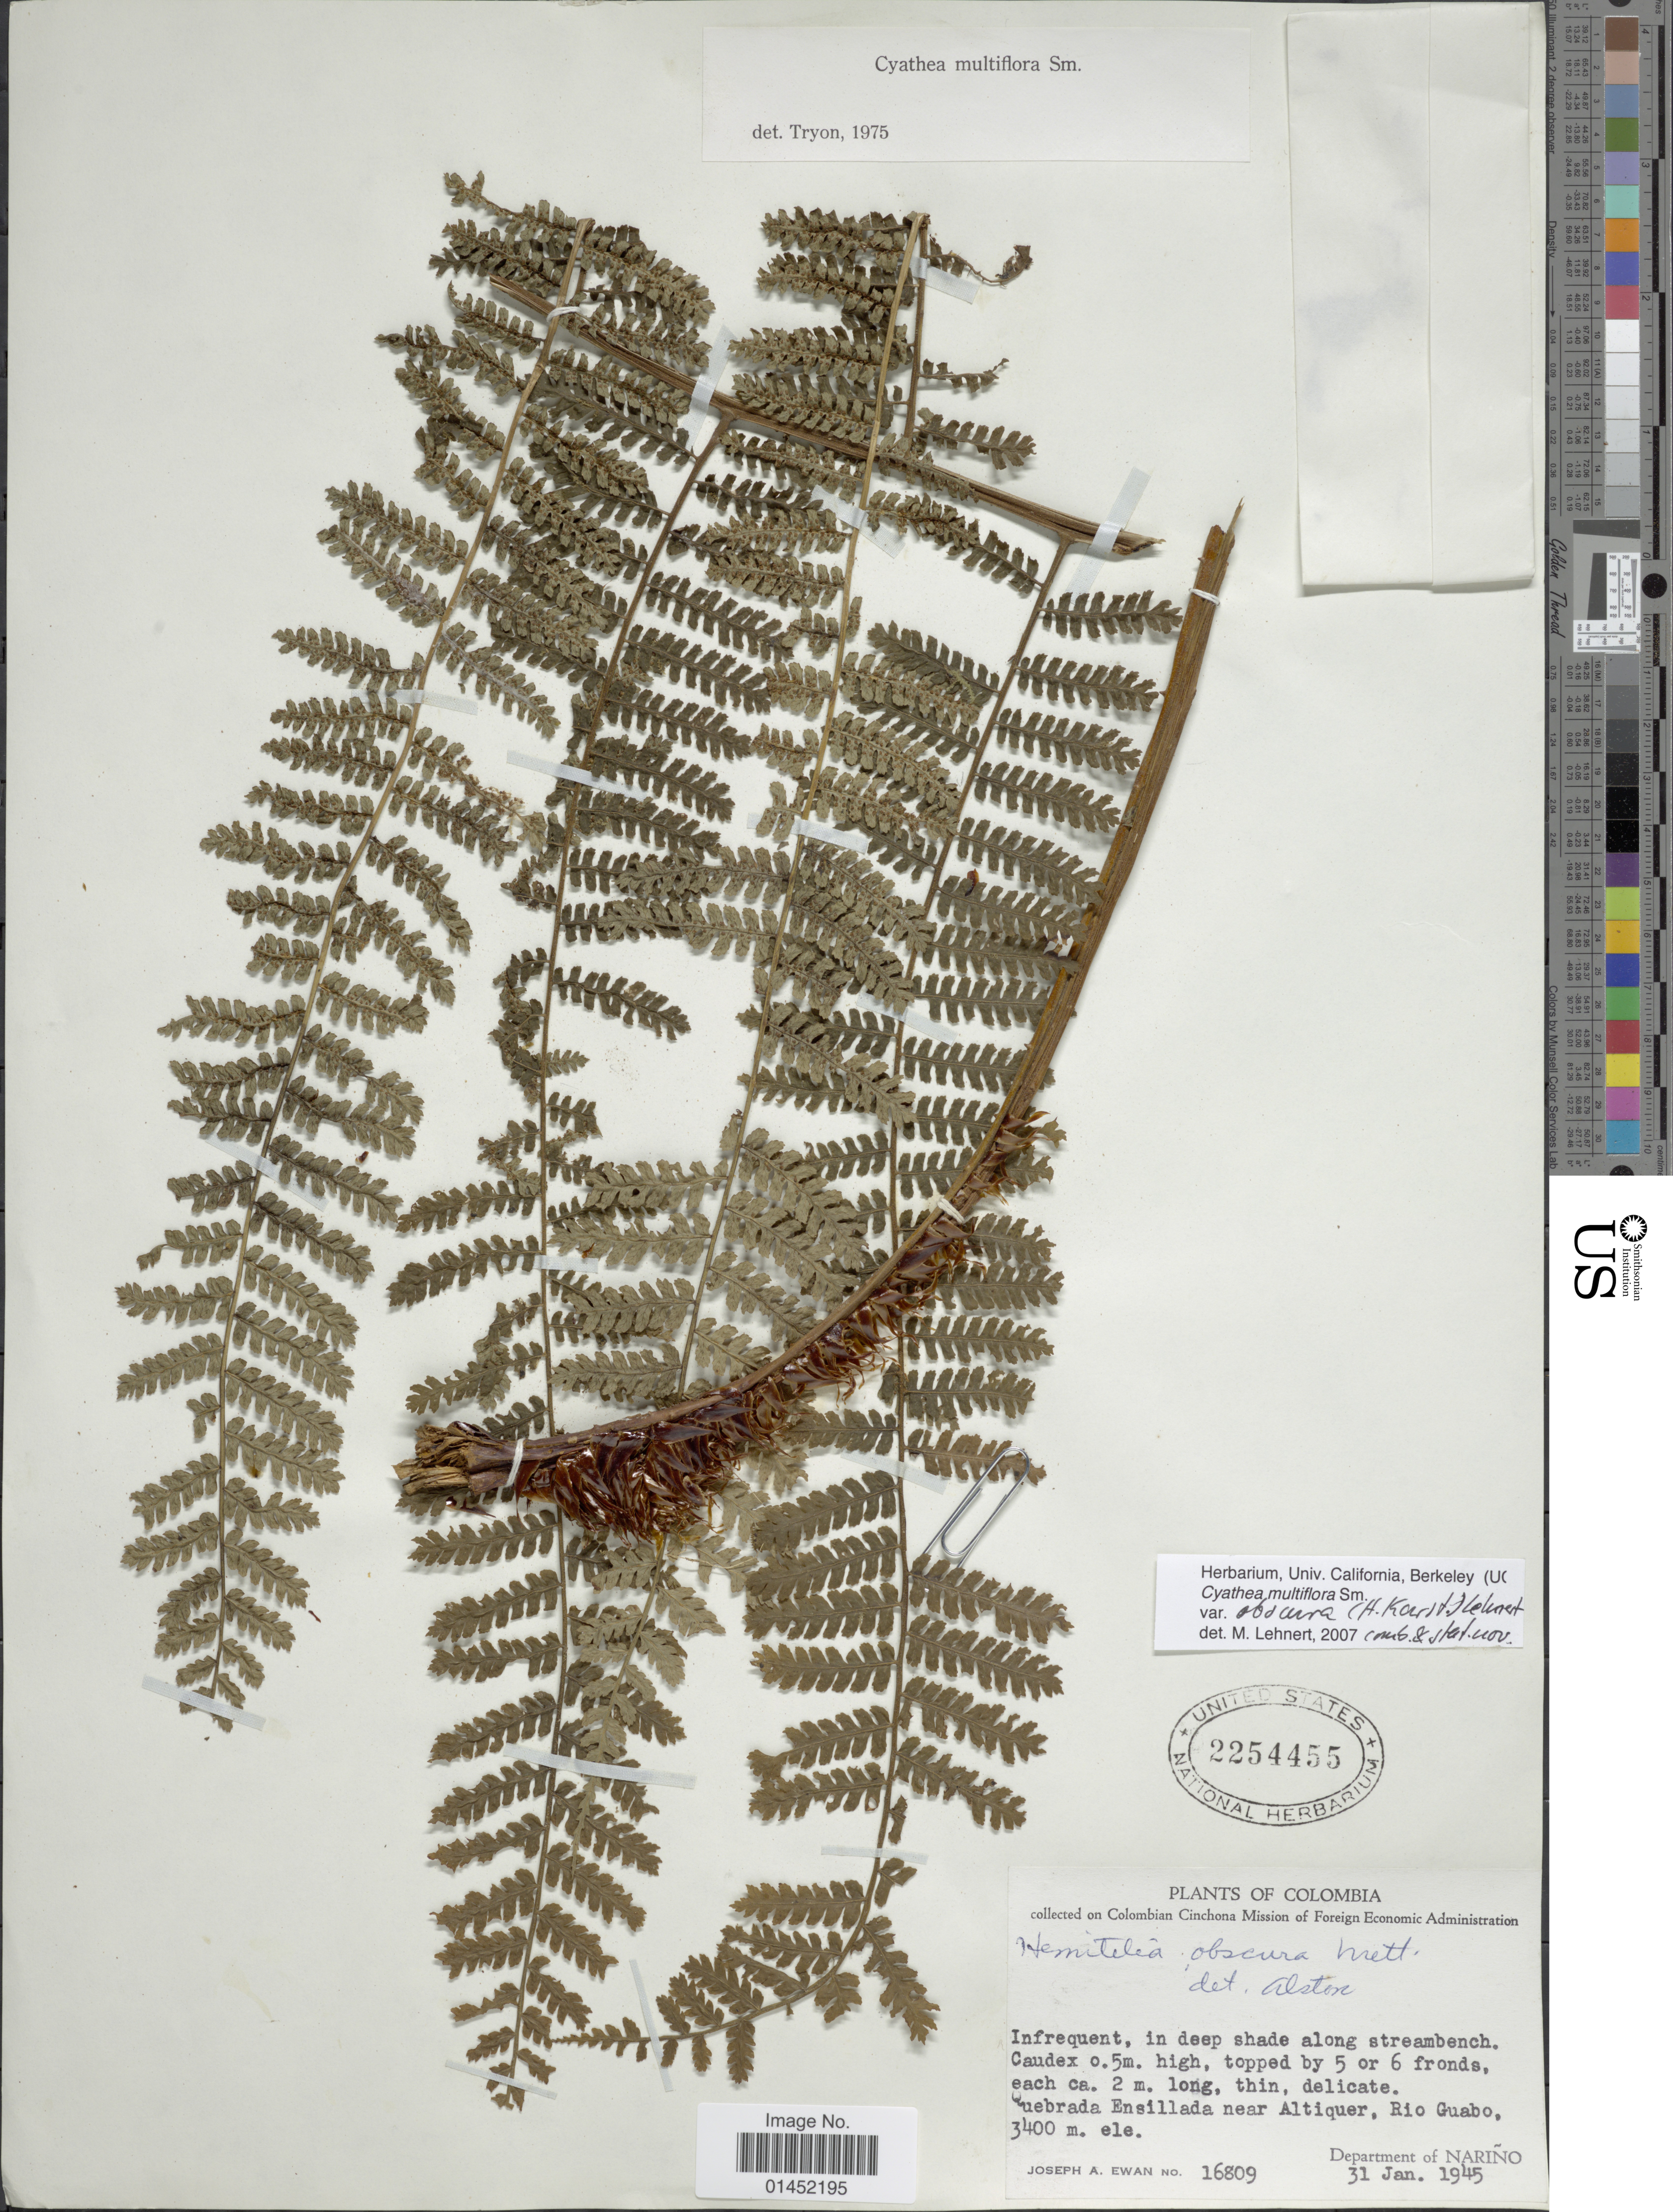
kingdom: Plantae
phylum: Tracheophyta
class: Polypodiopsida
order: Cyatheales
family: Cyatheaceae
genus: Cyathea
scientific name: Cyathea multiflora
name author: Sm.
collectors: J. A. Ewan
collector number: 16809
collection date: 1945-01-31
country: Colombia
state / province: Nariño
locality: Quebrada Ensillada near Altiquer, Rio Guabo, Department of Nariño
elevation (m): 3400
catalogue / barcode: US 2254455